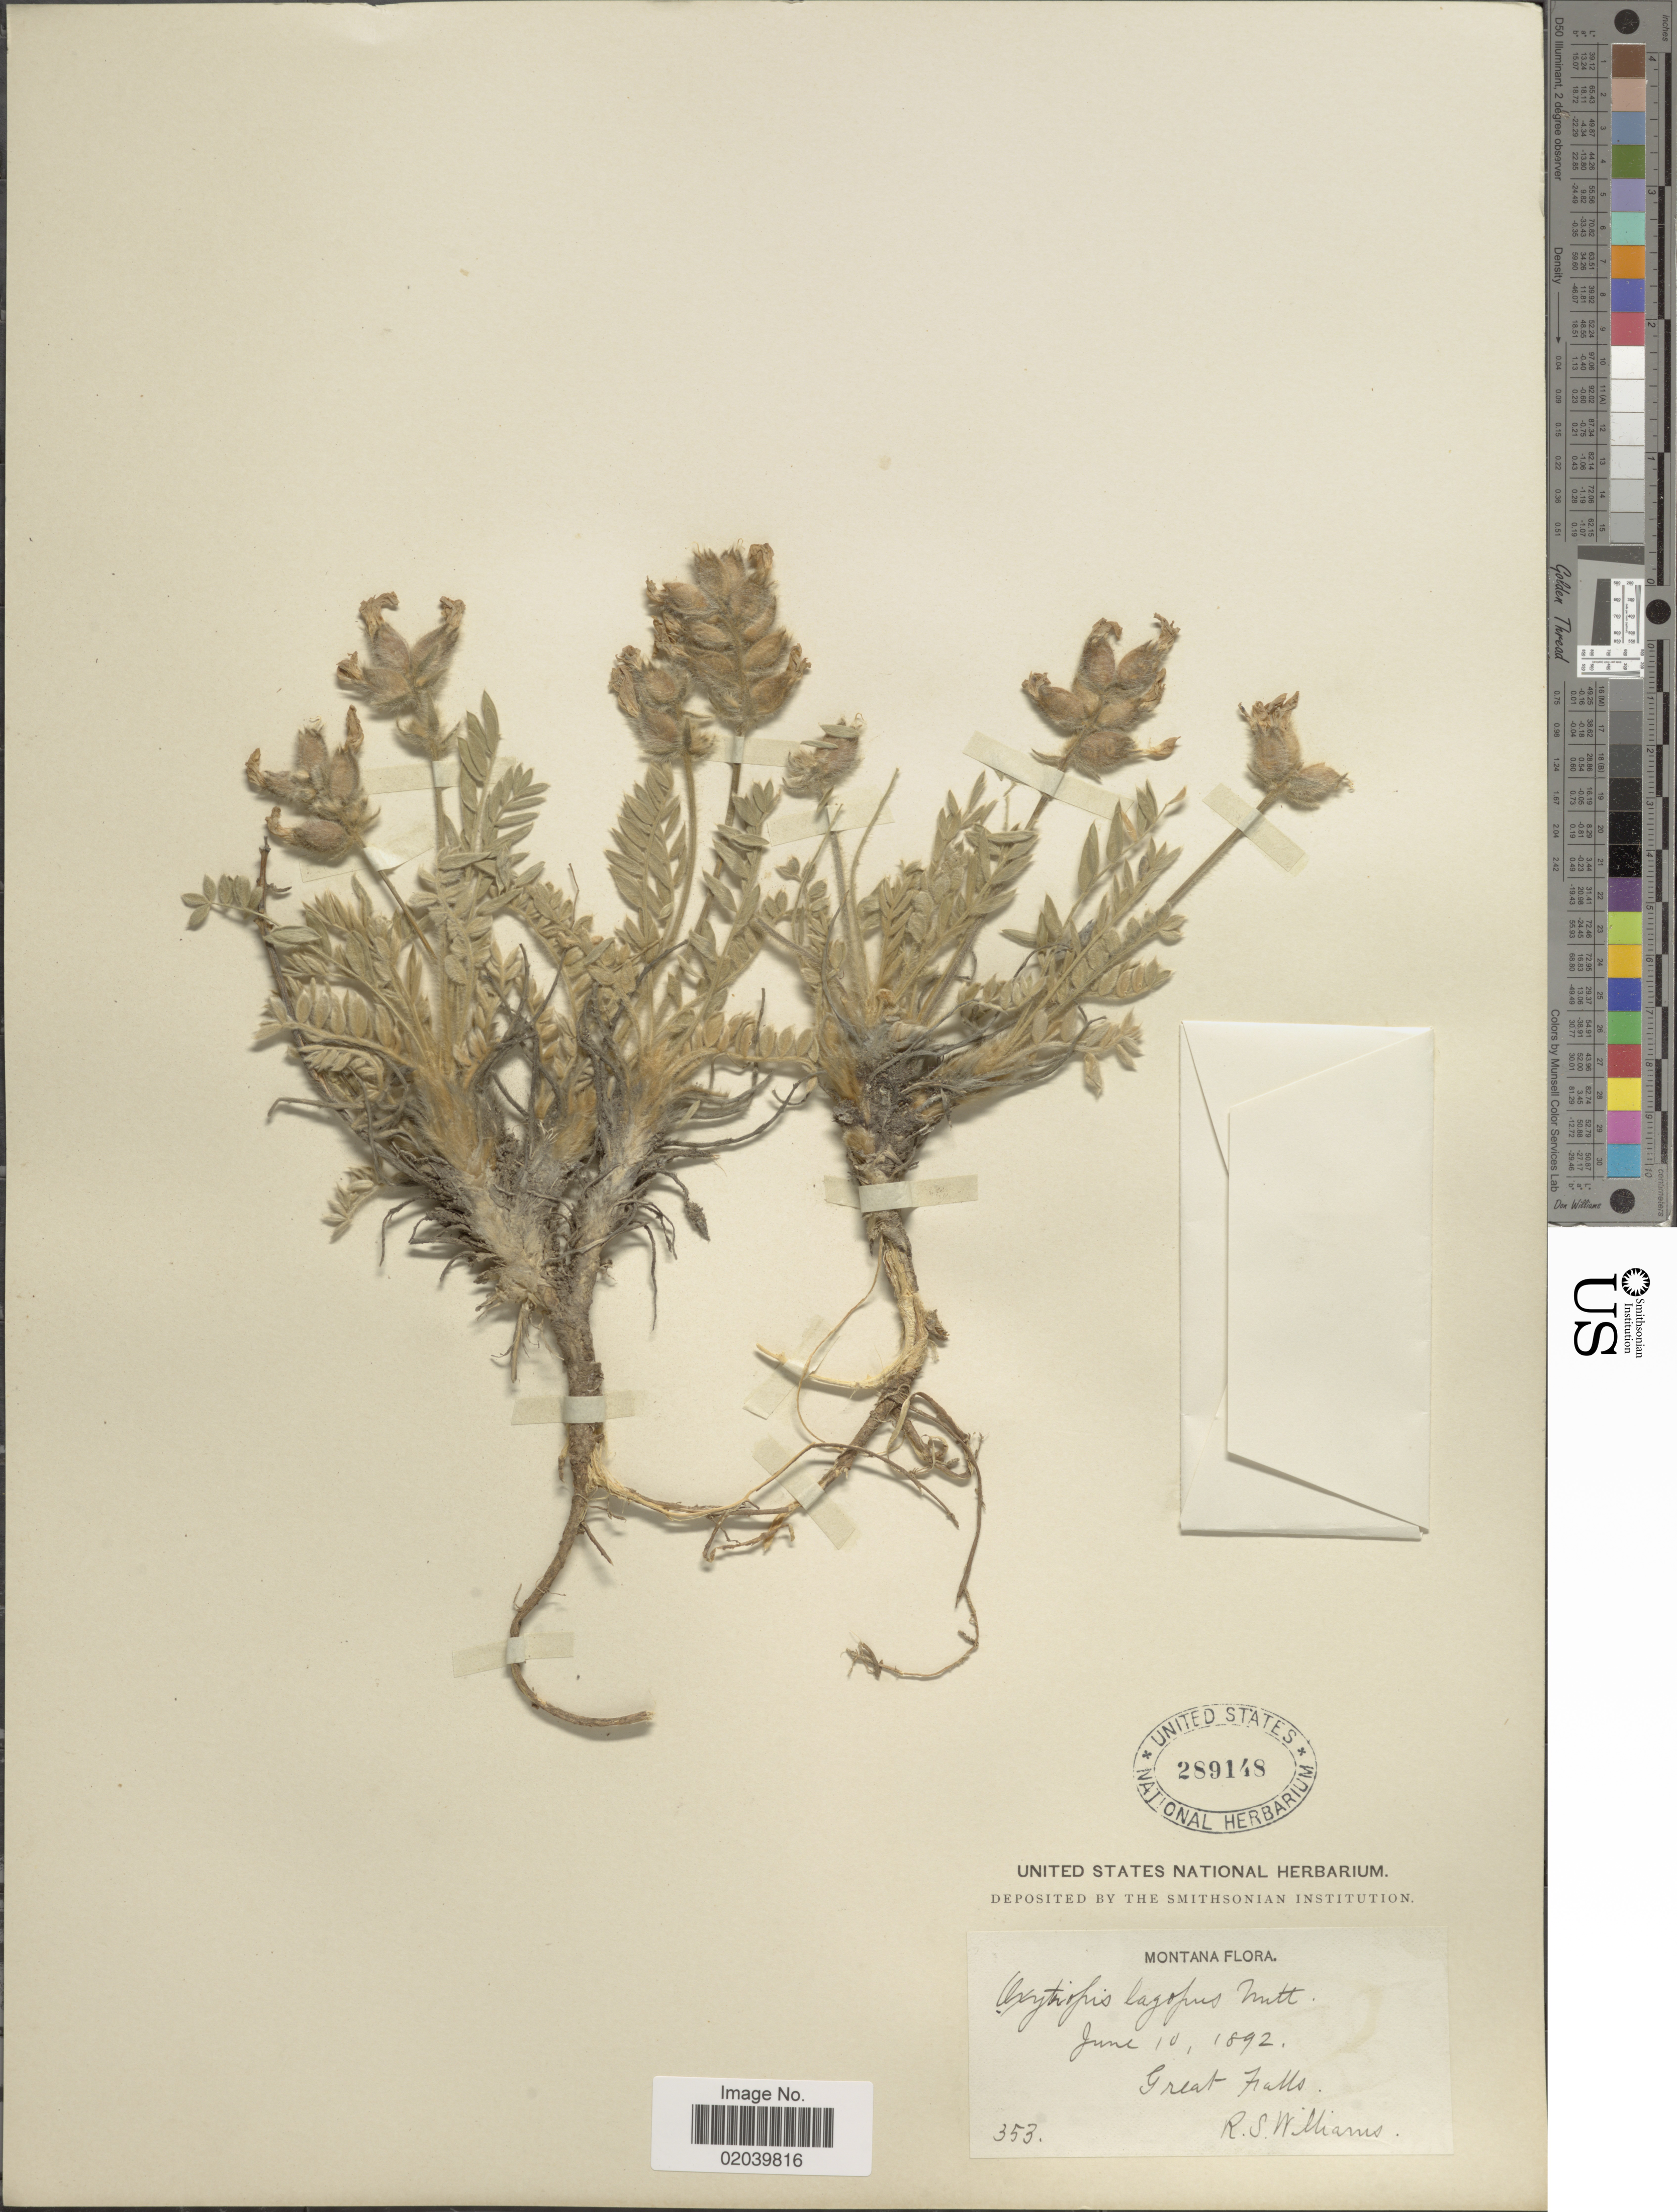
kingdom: Plantae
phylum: Tracheophyta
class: Magnoliopsida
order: Fabales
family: Fabaceae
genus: Oxytropis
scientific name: Oxytropis lagopus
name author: Nutt.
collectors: R. S. Williams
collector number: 353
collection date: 1892-06-10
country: United States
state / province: Montana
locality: Great Falls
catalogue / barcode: US 289149